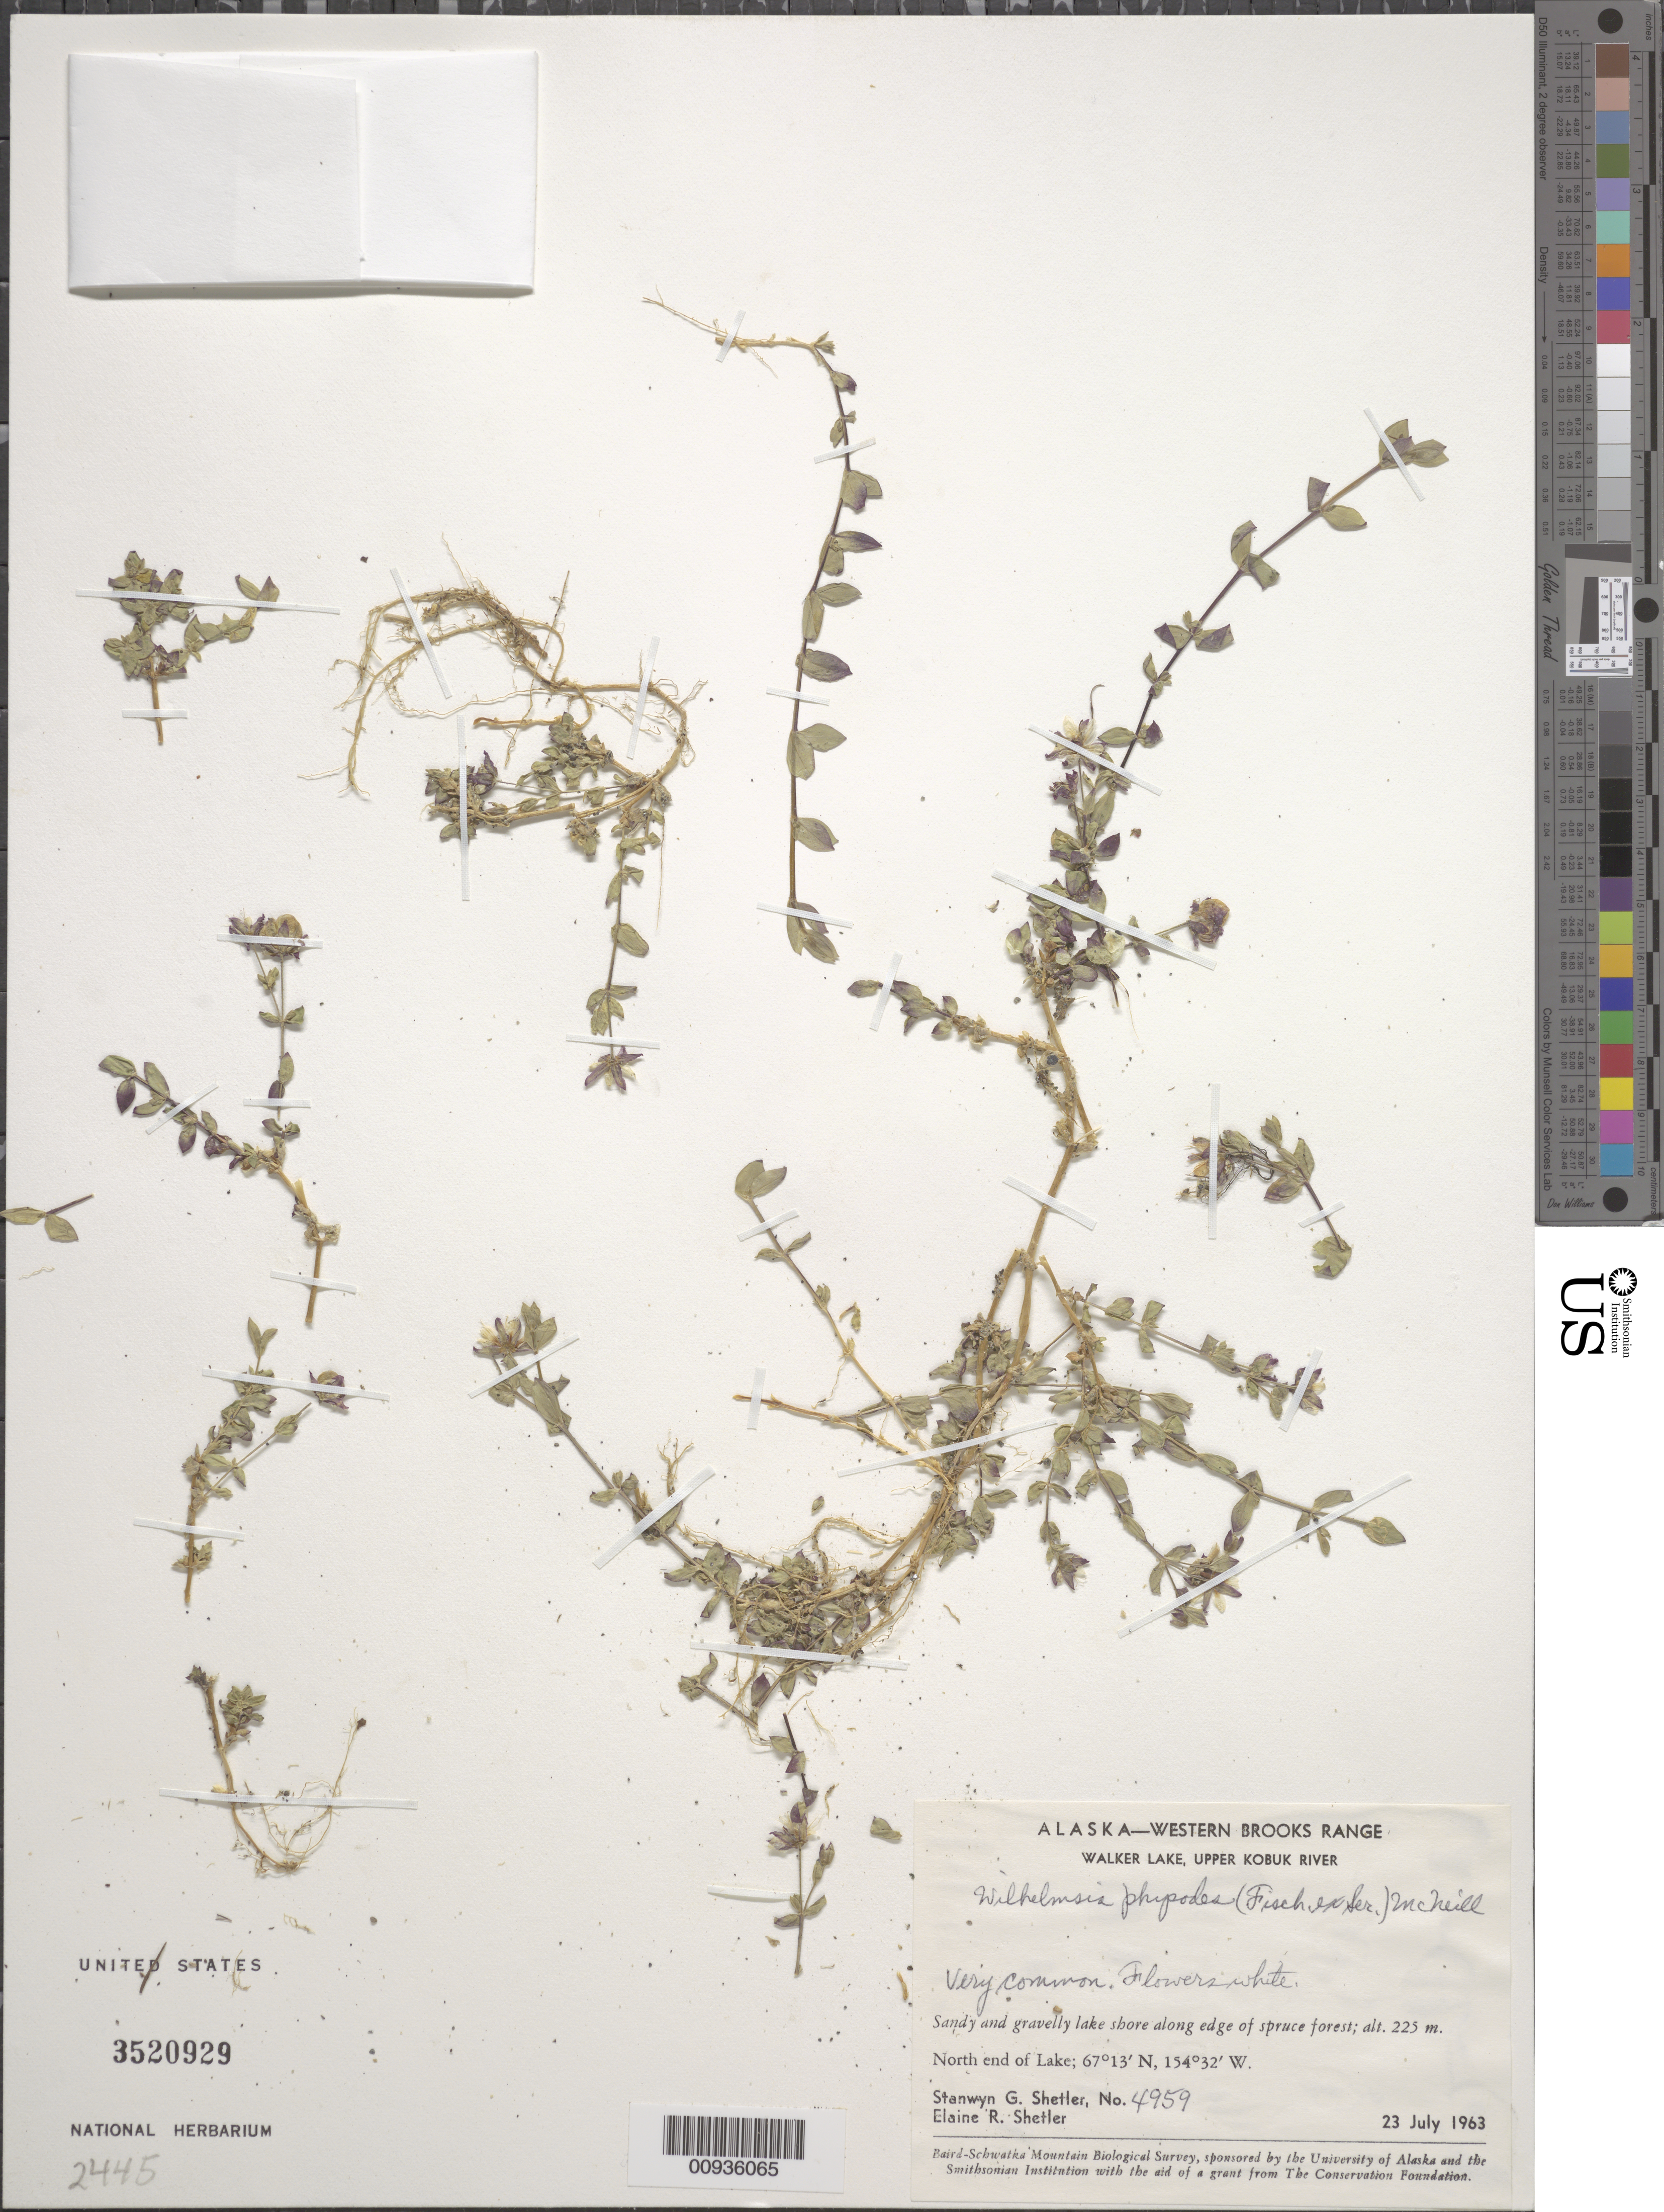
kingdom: Plantae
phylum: Tracheophyta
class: Magnoliopsida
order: Caryophyllales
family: Caryophyllaceae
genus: Wilhelmsia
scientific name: Wilhelmsia physodes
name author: (Fisch. ex Ser.) McNeill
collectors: S. Shetler & E. R. Shetler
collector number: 4959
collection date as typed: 23 Jul 1963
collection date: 1963-07-23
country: United States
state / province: Alaska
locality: North end of Walker Lake. Western Brooks Range, Upper Kobuk River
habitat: Sandy and gravelly lake shore along edge of spruce forest.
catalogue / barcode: US 3520929